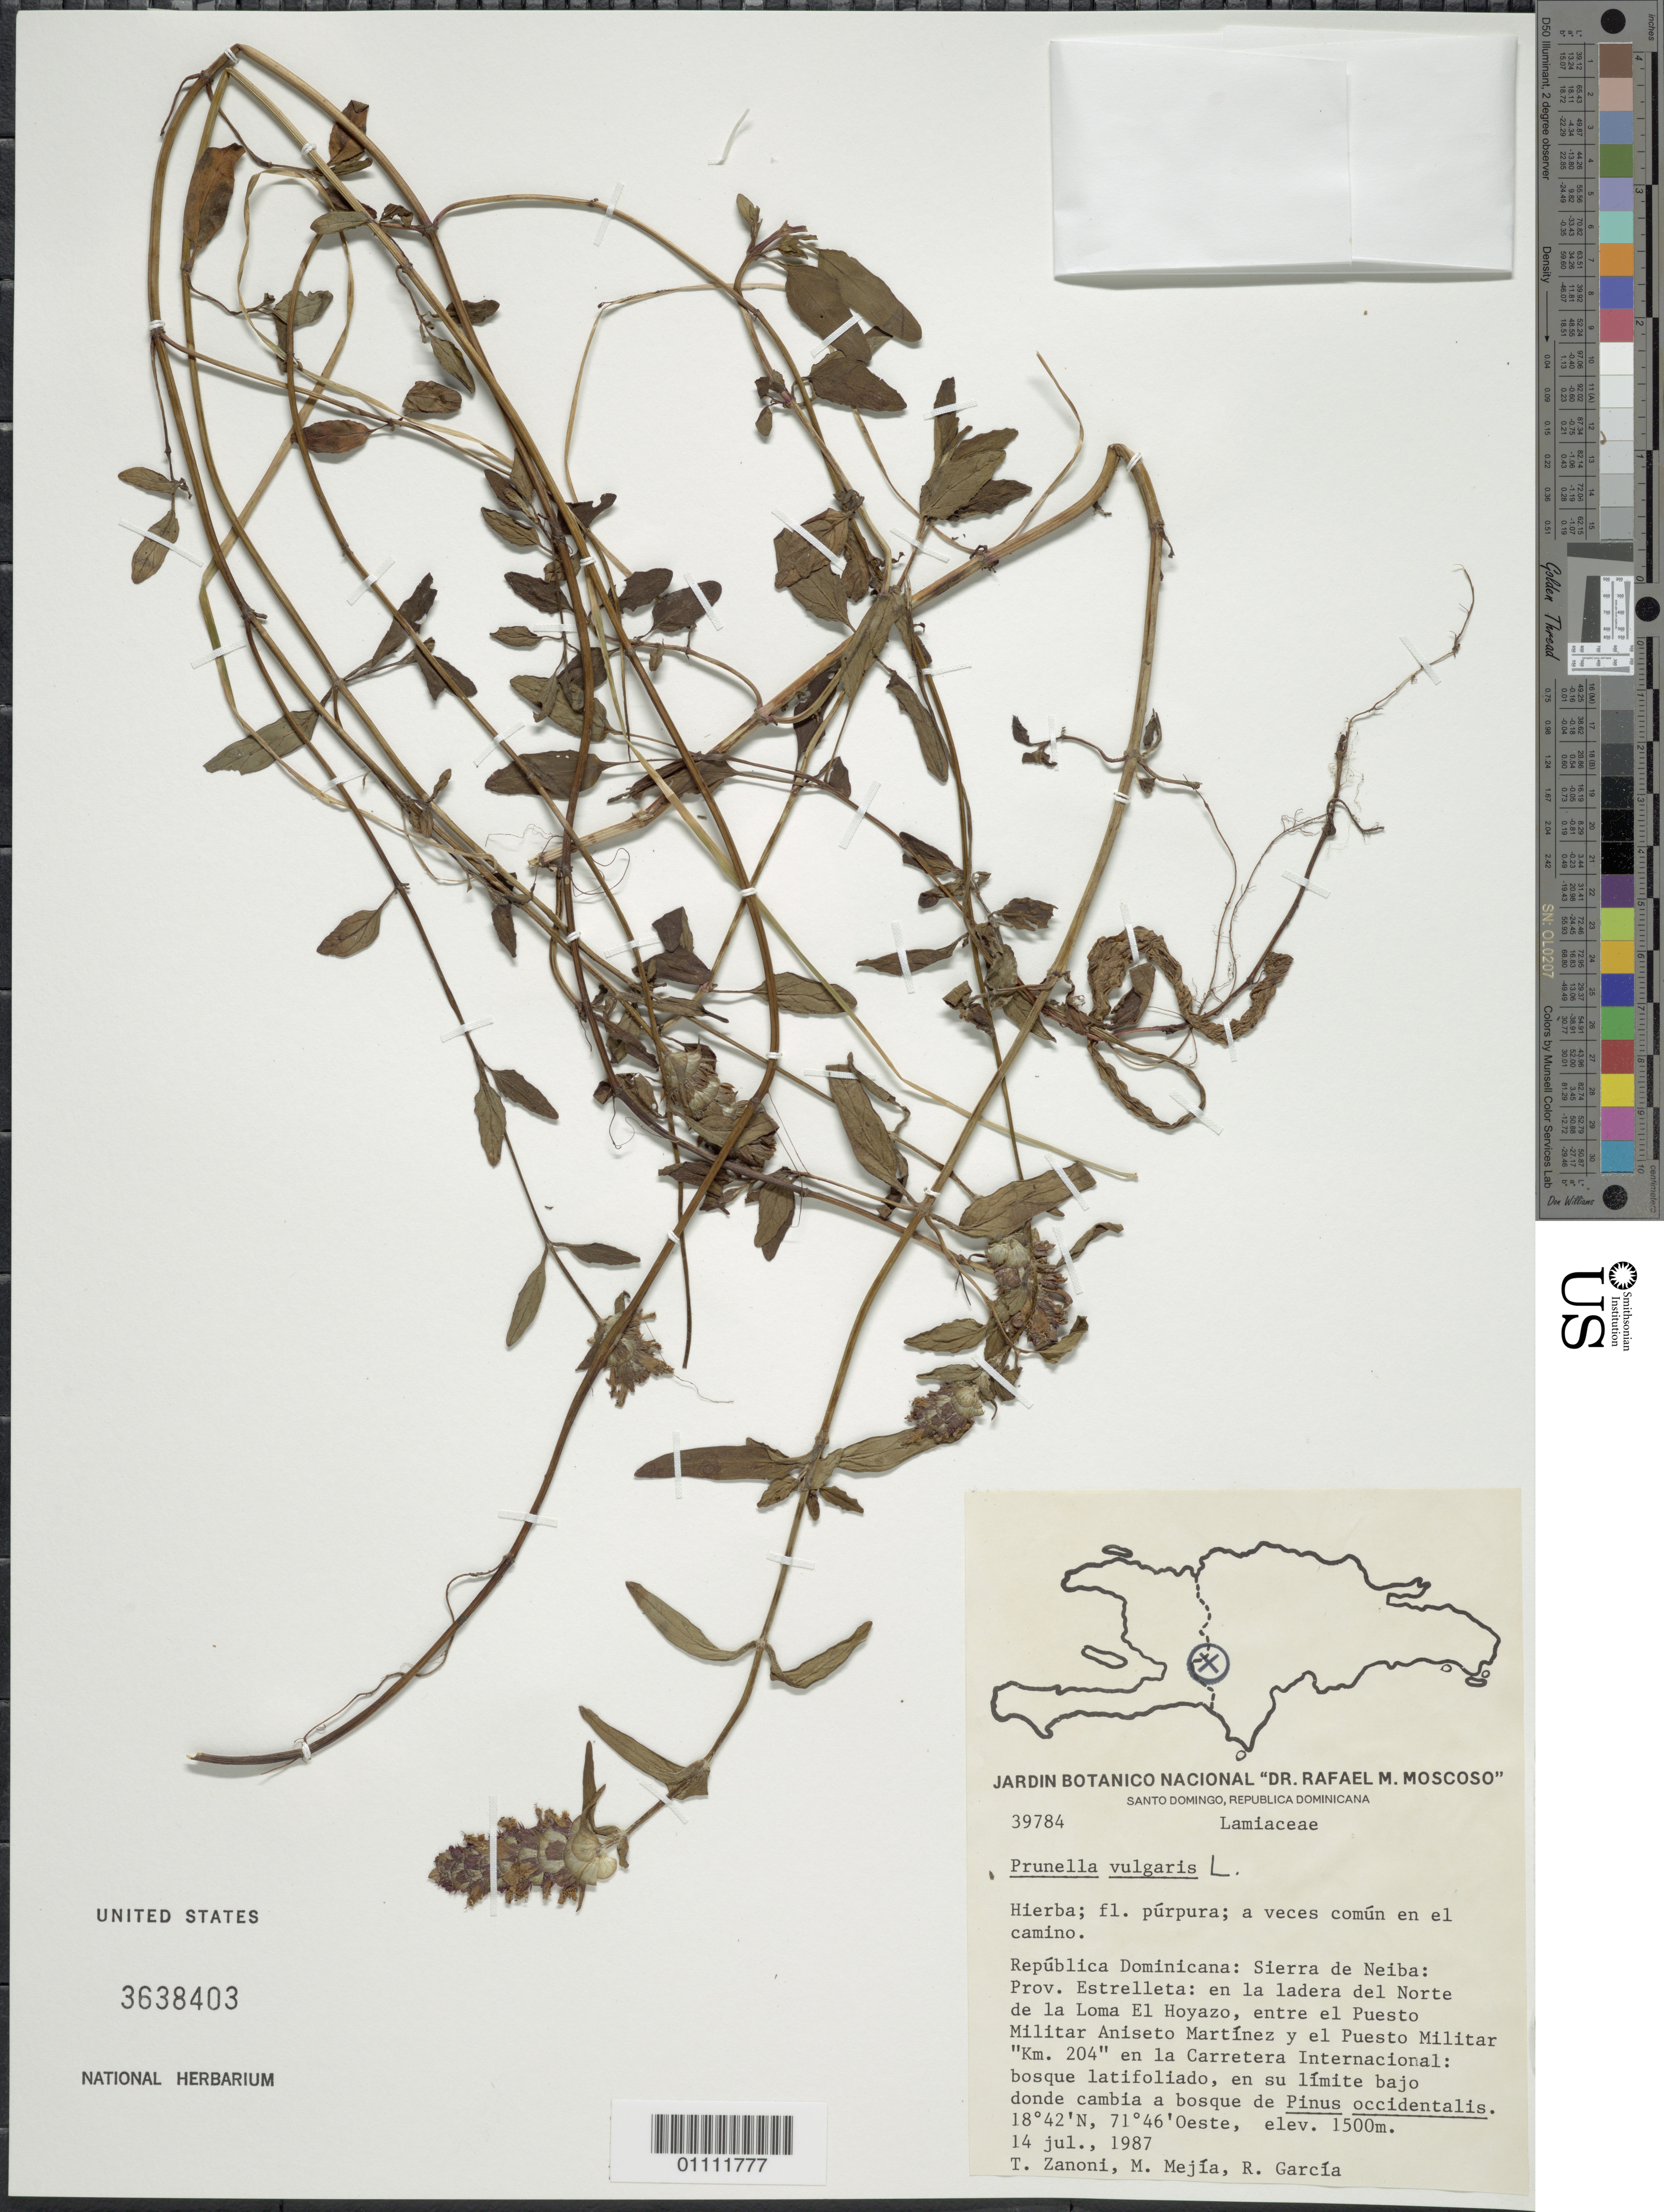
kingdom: Plantae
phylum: Tracheophyta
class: Magnoliopsida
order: Lamiales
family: Lamiaceae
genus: Prunella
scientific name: Prunella vulgaris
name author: L.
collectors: T. A. Zanoni, M. Mejia & R. G. García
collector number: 39784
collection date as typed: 14 Jul 1987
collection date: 1987-07-14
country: Dominican Republic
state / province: Elías Piña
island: Hispaniola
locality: Sierra de Neiba, en la ladera del Norte de la Loma El Hoyazo, entre el Puesto Militar Aniseto Martíez y el Puesto Militar "Km 204" en la Carretera Internacional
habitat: Bosque latifoliado, en su límite bajo donde cambia a bosque de Pinus occidentalis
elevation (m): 1500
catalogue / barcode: US 3638403